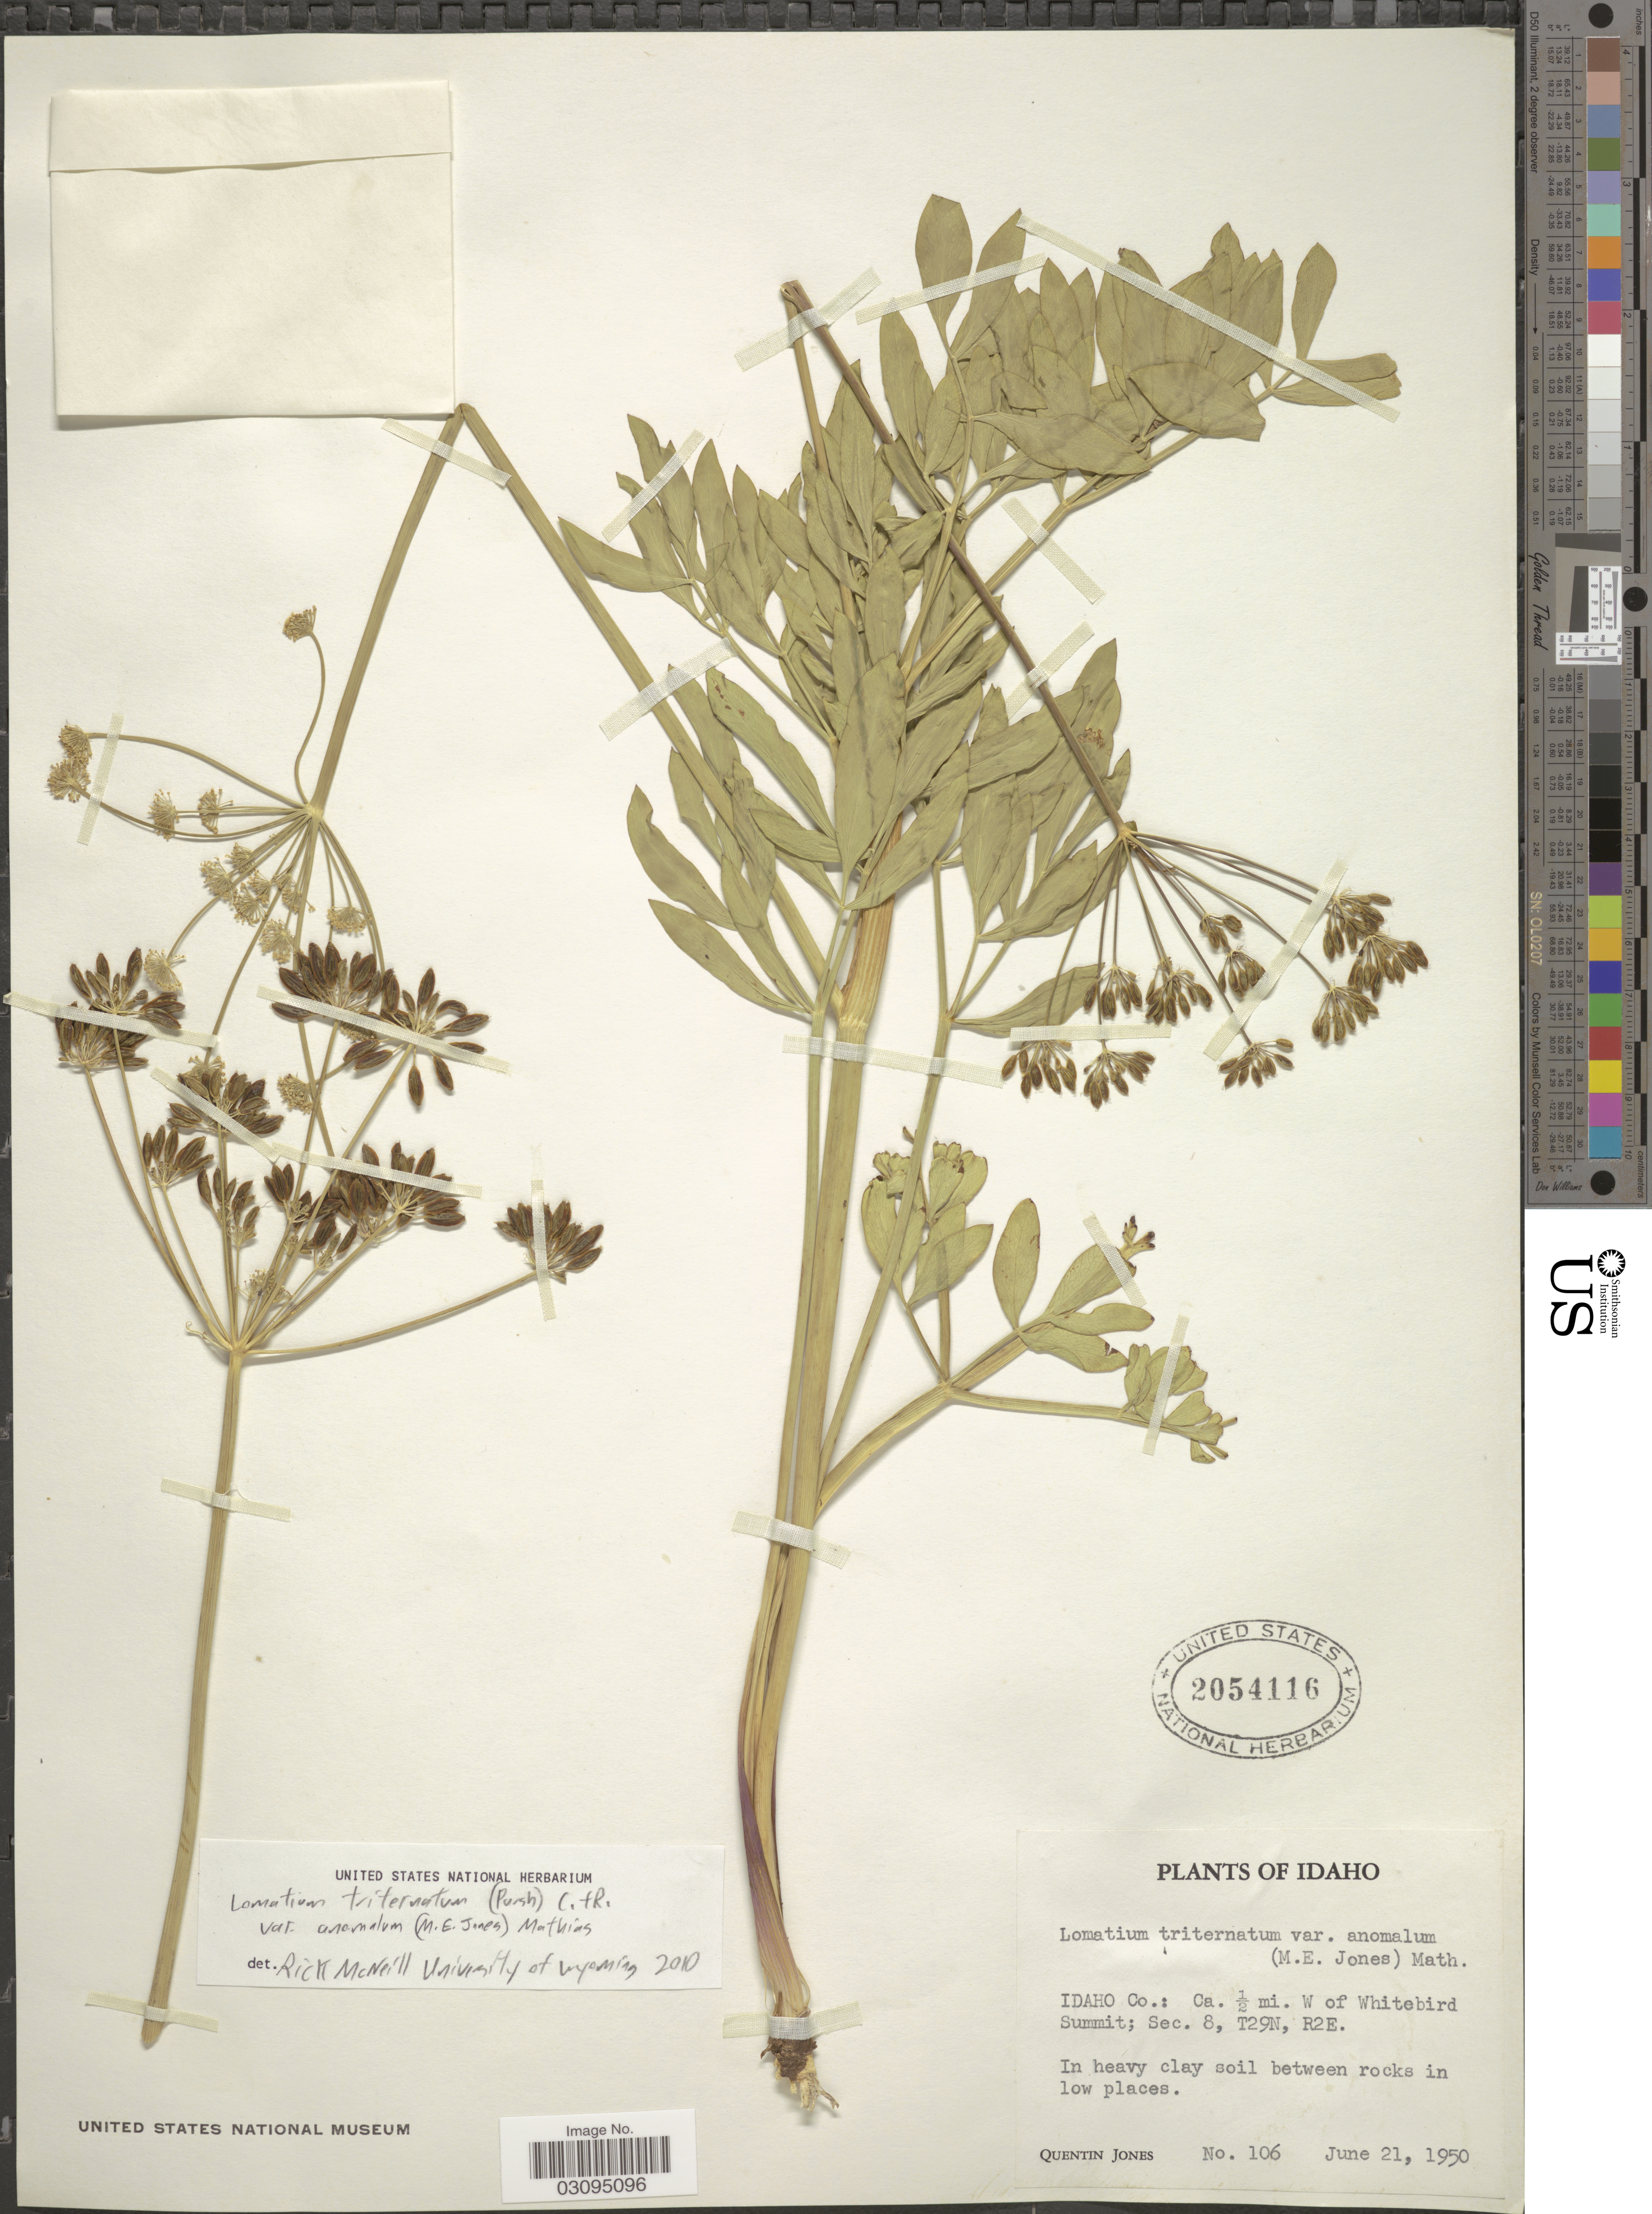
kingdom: Plantae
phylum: Tracheophyta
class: Magnoliopsida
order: Apiales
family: Apiaceae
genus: Lomatium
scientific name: Lomatium triternatum var. anomalum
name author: (M.E. Jones ex J.M. Coult. & Rose) Mathias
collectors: Q. Jones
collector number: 106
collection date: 1950-06-21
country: United States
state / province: Idaho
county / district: Idaho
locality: Ca. ½ mi. W of Whitebird Summit; Sec. 8, T29N, R2E.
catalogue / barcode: US 2054116